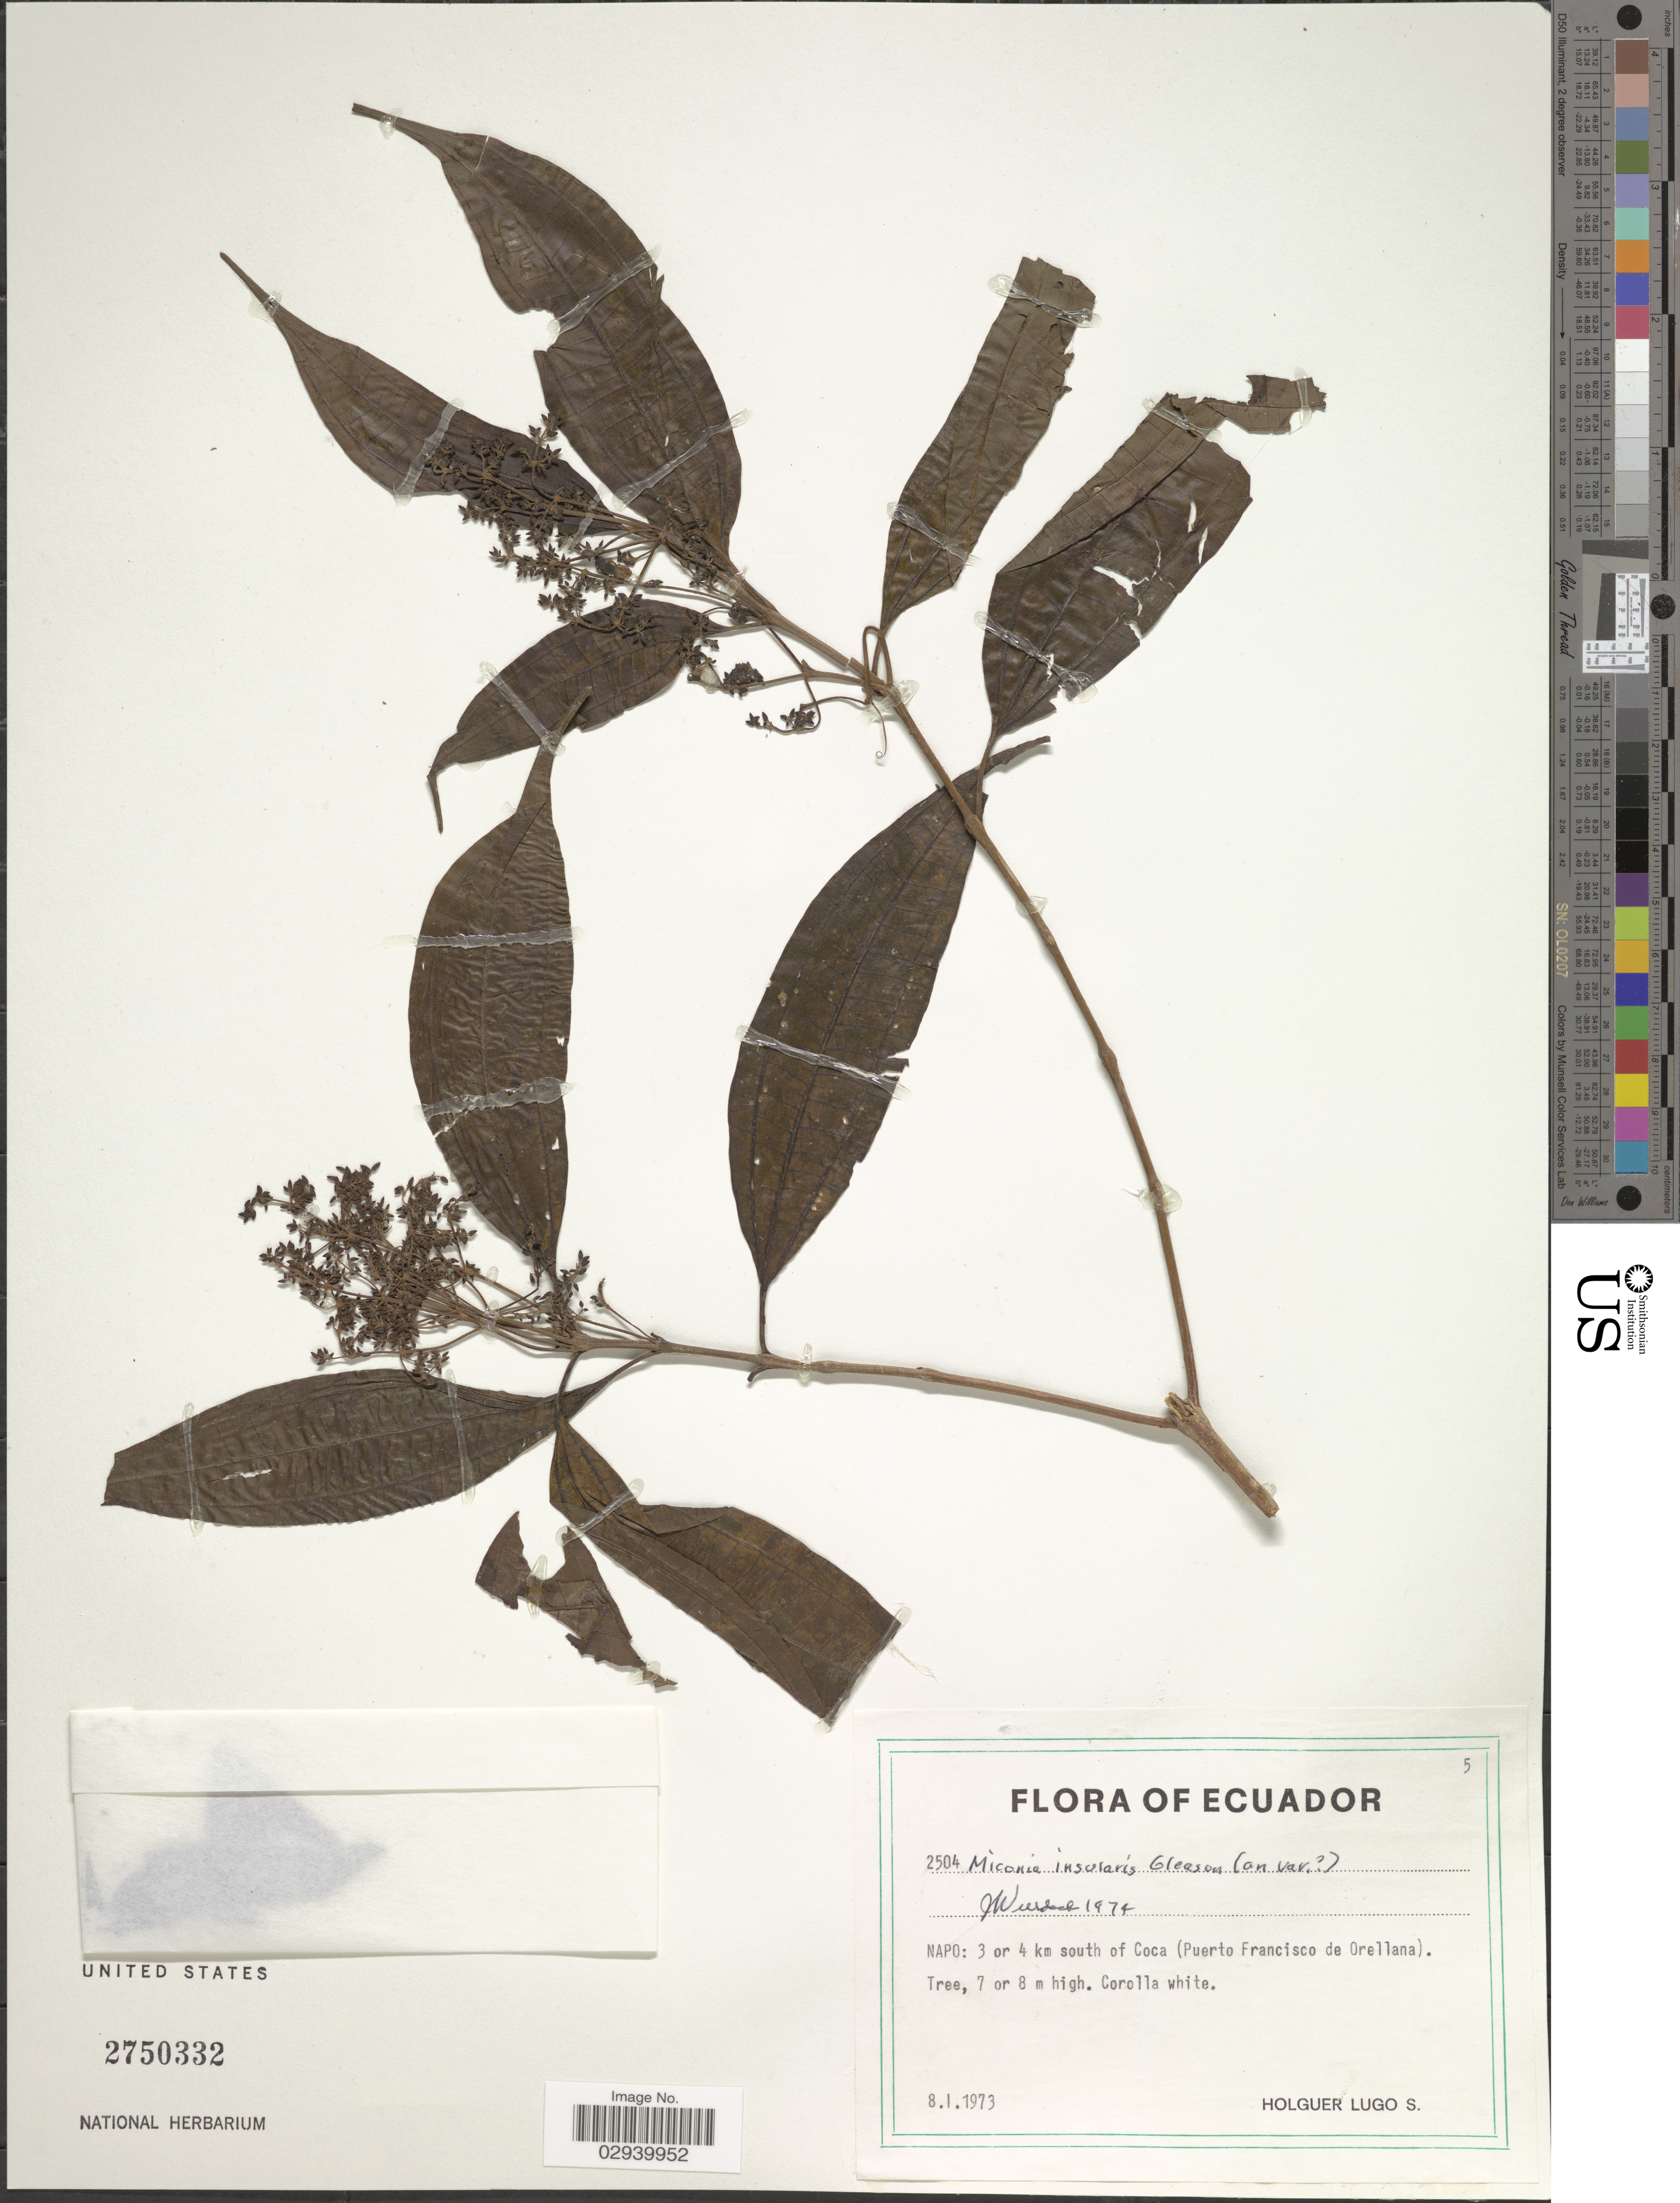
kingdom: Plantae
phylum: Tracheophyta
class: Magnoliopsida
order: Myrtales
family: Melastomataceae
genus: Miconia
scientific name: Miconia insularis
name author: Gleason in I.M. Johnst.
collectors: H. Lugo S.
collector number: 2504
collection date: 1973-01-08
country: Ecuador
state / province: Napo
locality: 3 or 4 km south of Coca (Puerto Francisco de Orellana).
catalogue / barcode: US 2750332